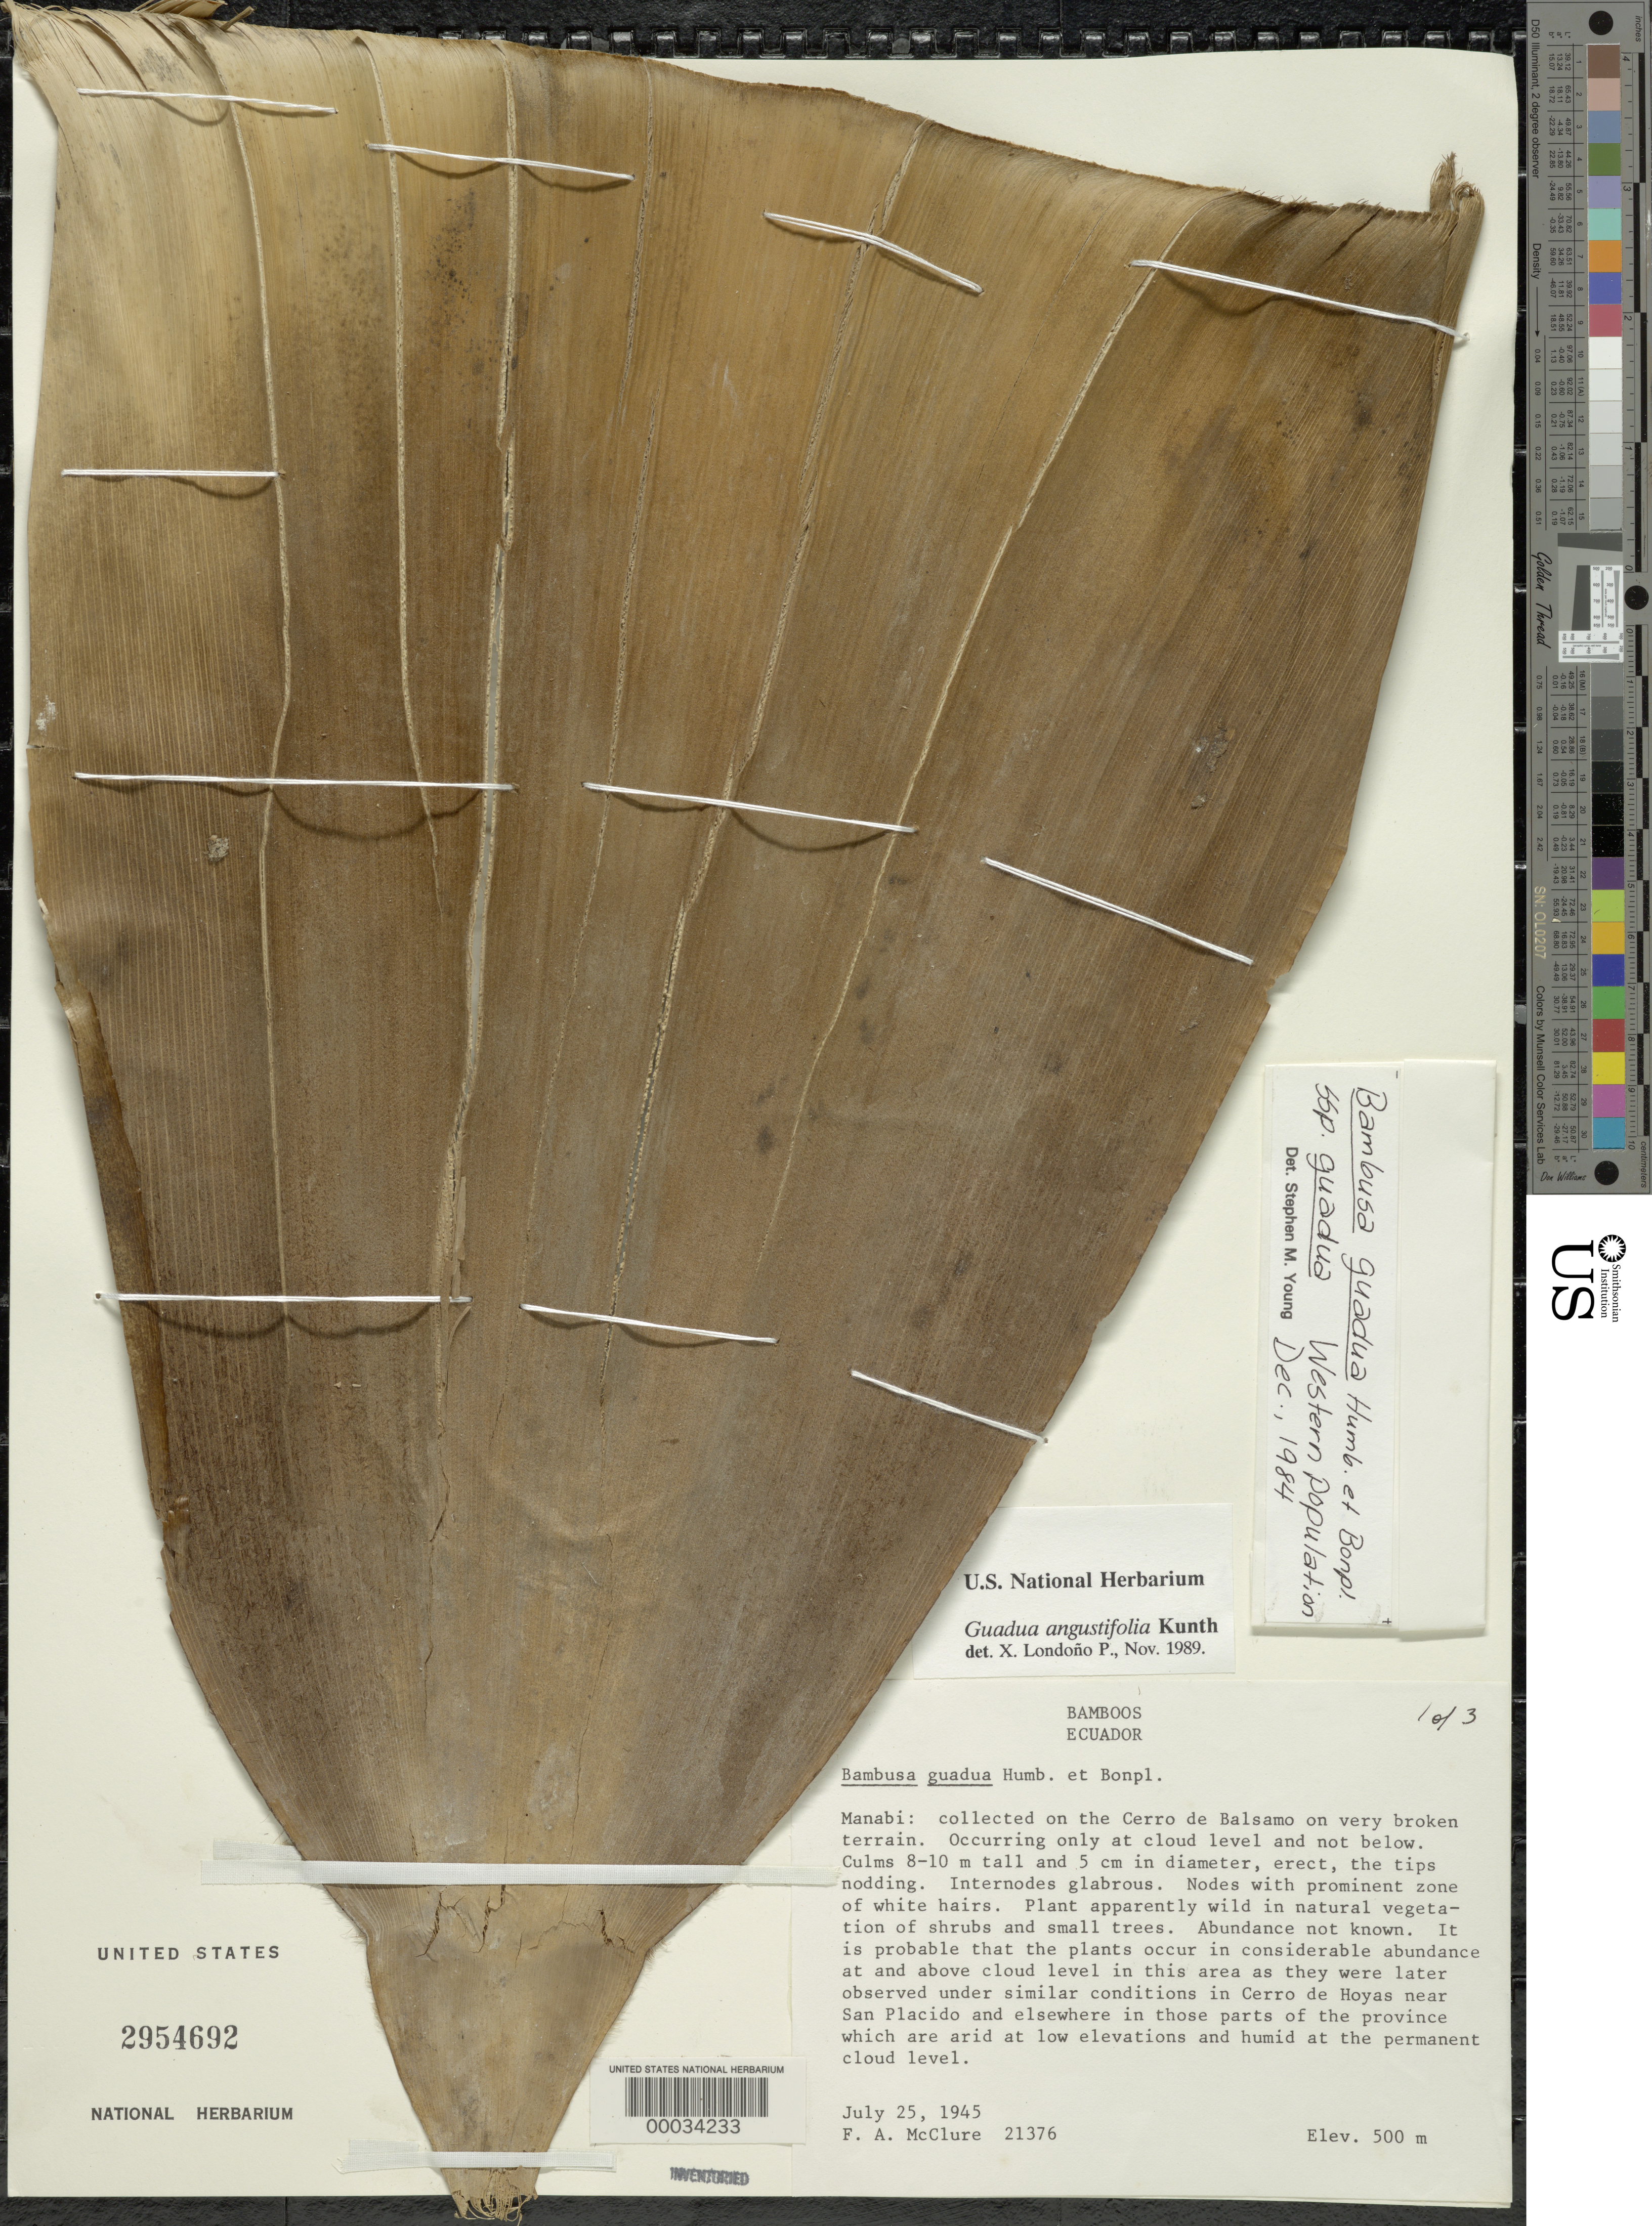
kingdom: Plantae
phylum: Tracheophyta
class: Liliopsida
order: Poales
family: Poaceae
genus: Guadua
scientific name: Guadua angustifolia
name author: Kunth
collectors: F. A. McClure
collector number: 21376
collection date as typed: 25 Jul 1945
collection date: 1945-07-25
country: Ecuador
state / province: Manabí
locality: Cerro de balsamo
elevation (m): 500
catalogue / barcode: US 2954692